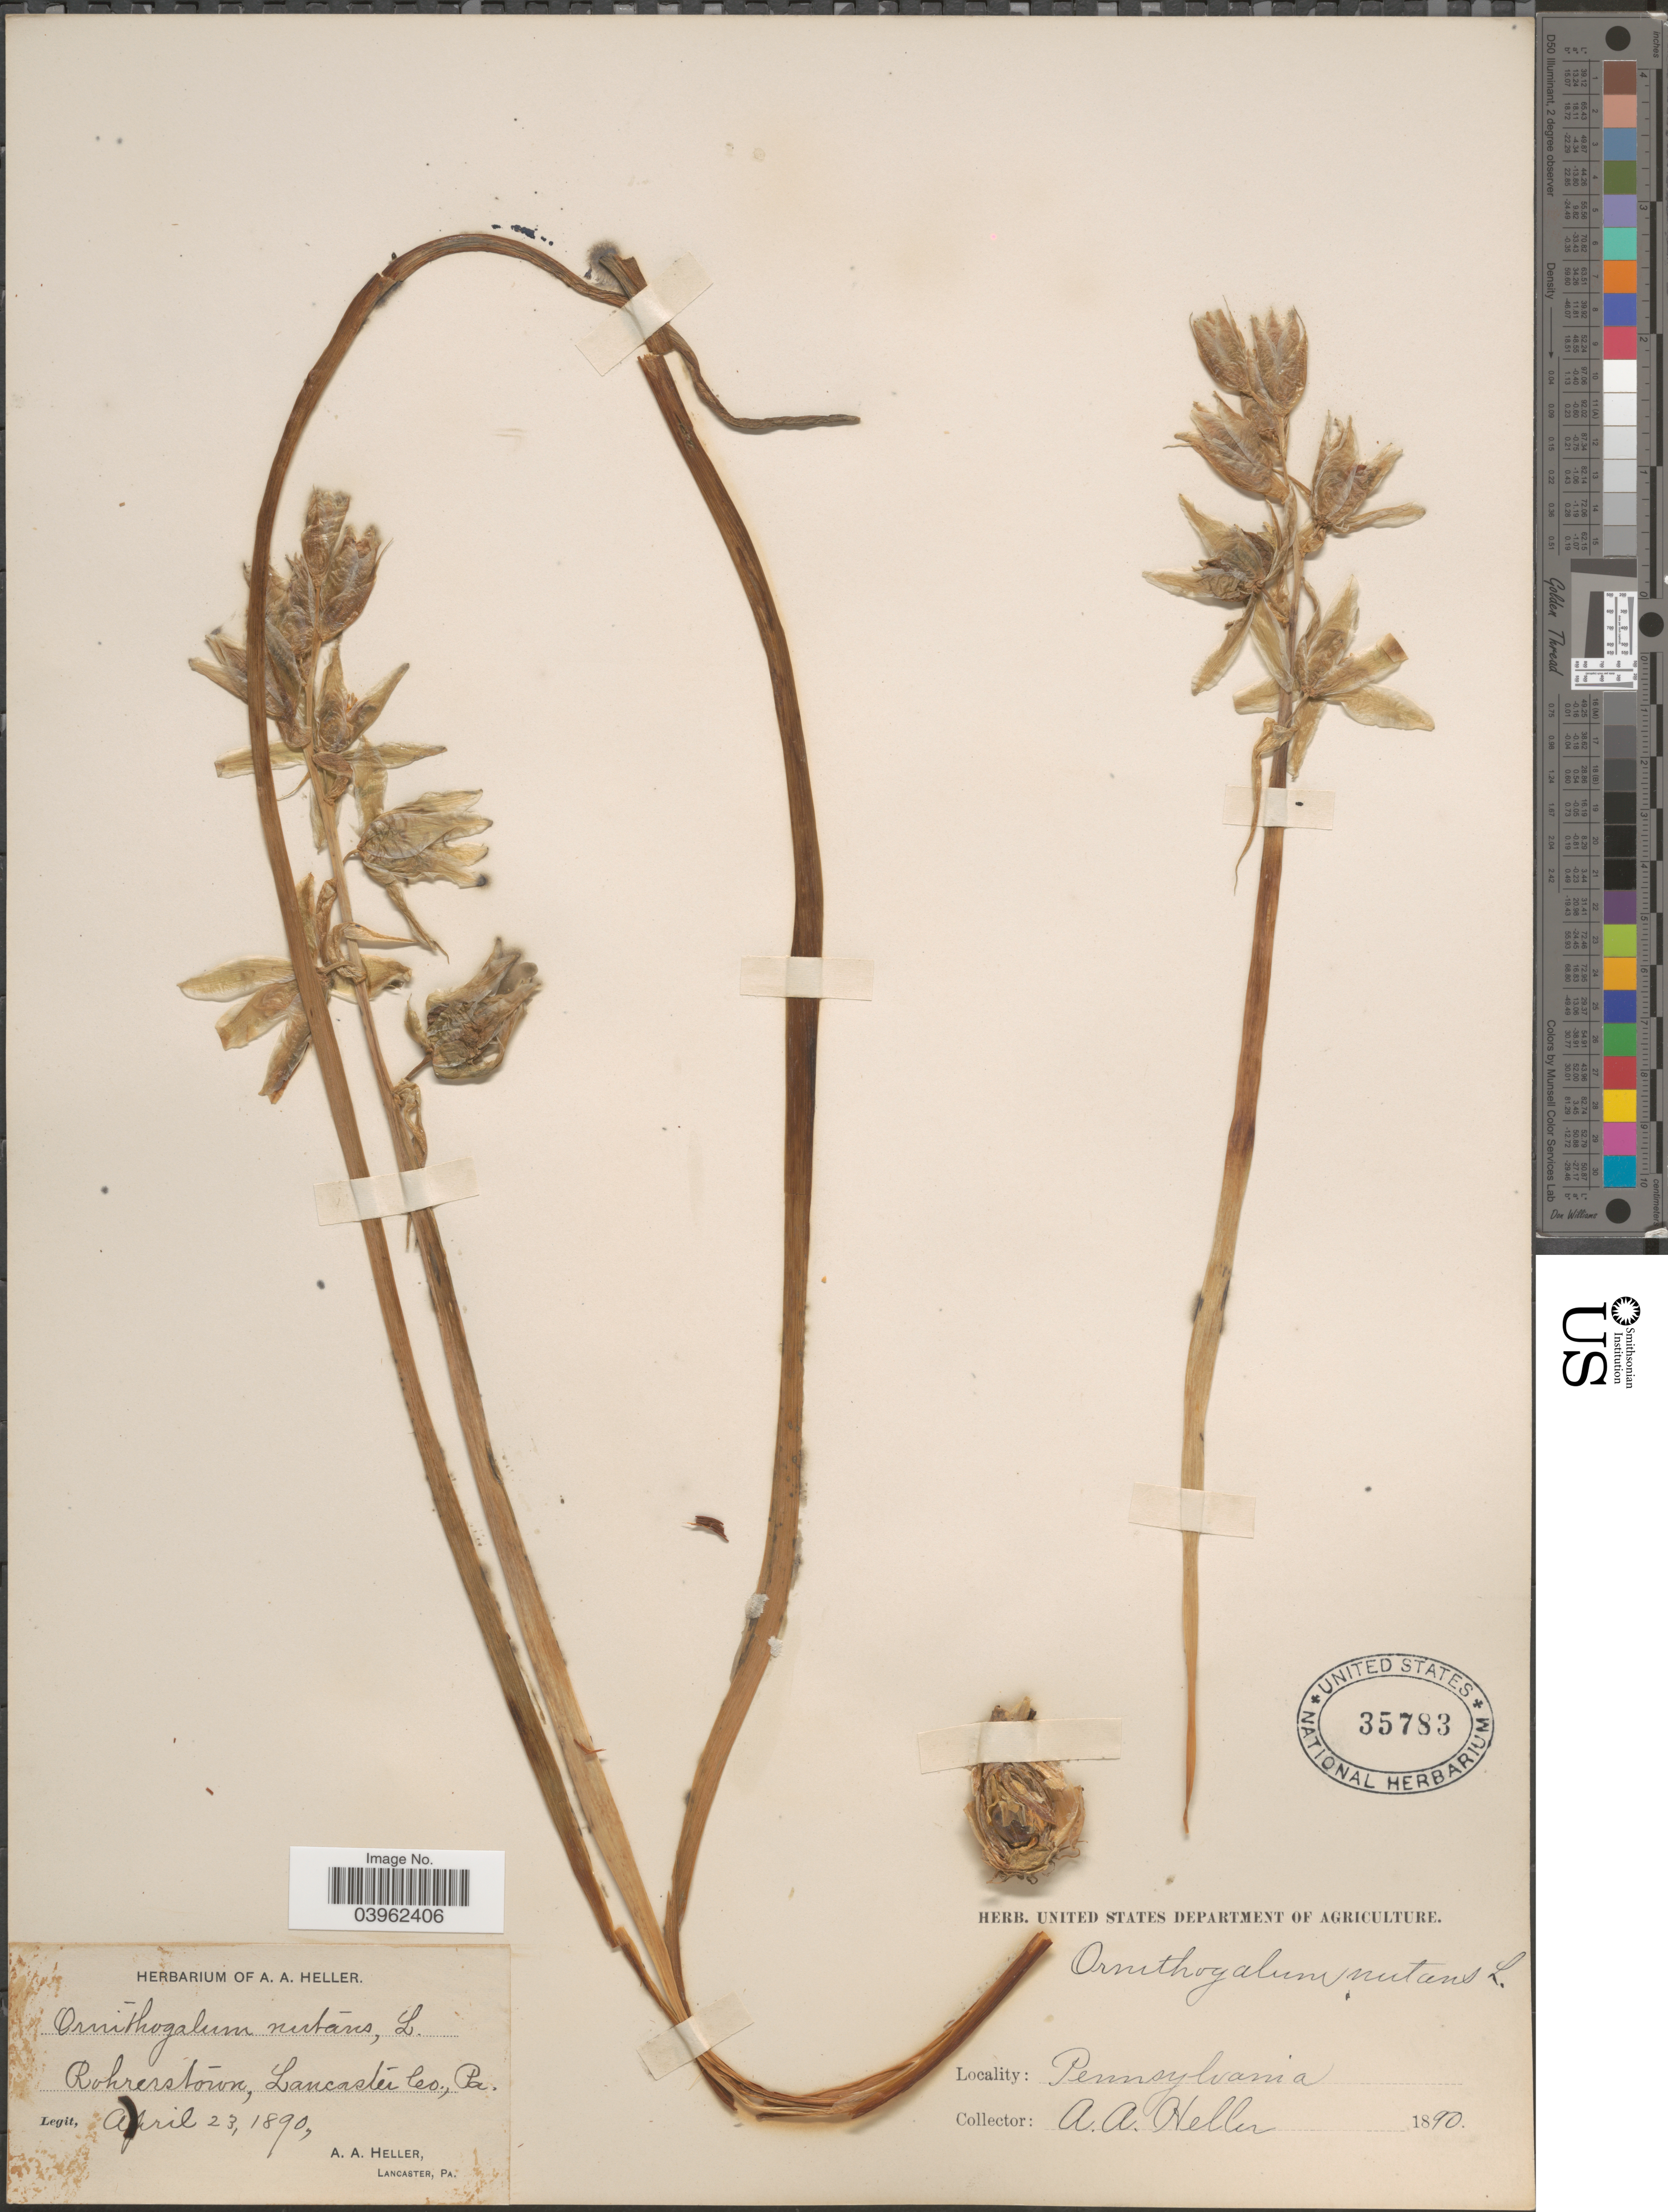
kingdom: Plantae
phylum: Tracheophyta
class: Liliopsida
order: Asparagales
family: Asparagaceae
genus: Ornithogalum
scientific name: Ornithogalum nutans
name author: L.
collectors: A. A. Heller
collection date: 1890-04-23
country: United States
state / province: Pennsylvania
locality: Rohrerstown, Lancaster Co.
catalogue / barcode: US 35783